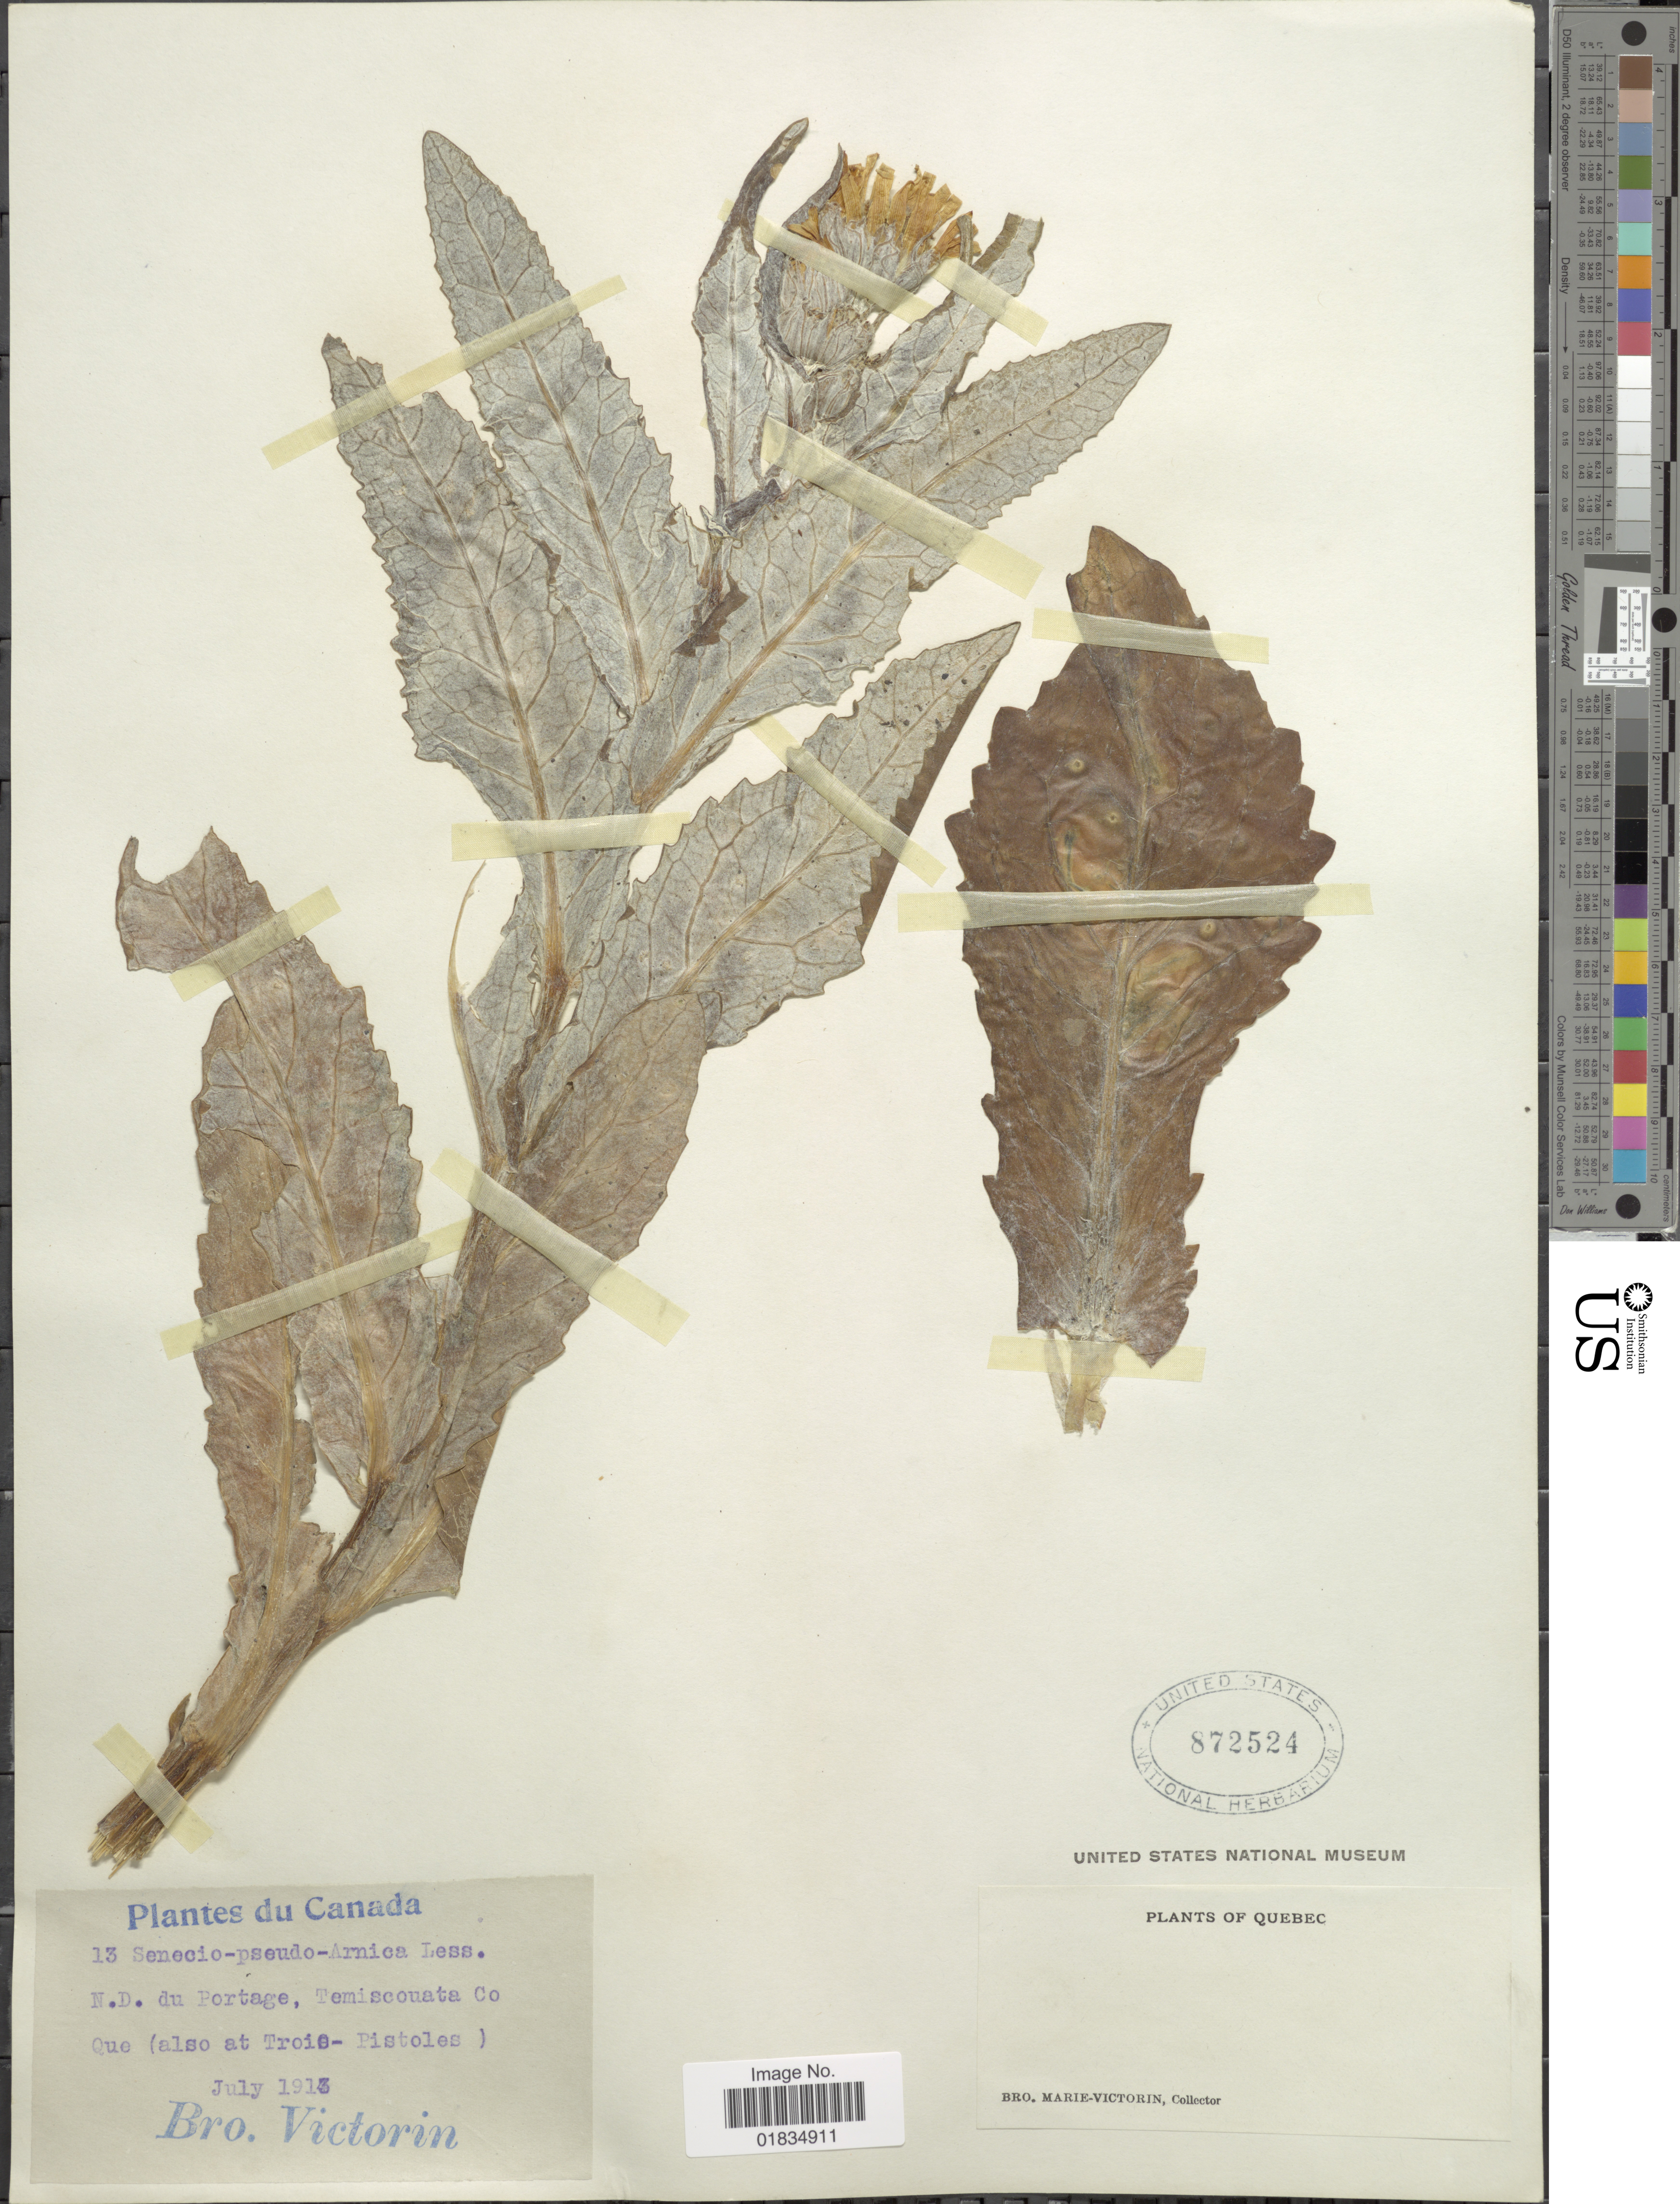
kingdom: Plantae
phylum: Tracheophyta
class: Magnoliopsida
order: Asterales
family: Asteraceae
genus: Senecio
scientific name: Senecio pseudoarnica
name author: Less.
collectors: Fr. Marie-Victorin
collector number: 13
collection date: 1913-07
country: Canada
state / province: Quebec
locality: N.D. du Portage, Temiscouata Co. (also at Trois-Pistoles)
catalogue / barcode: US 872524